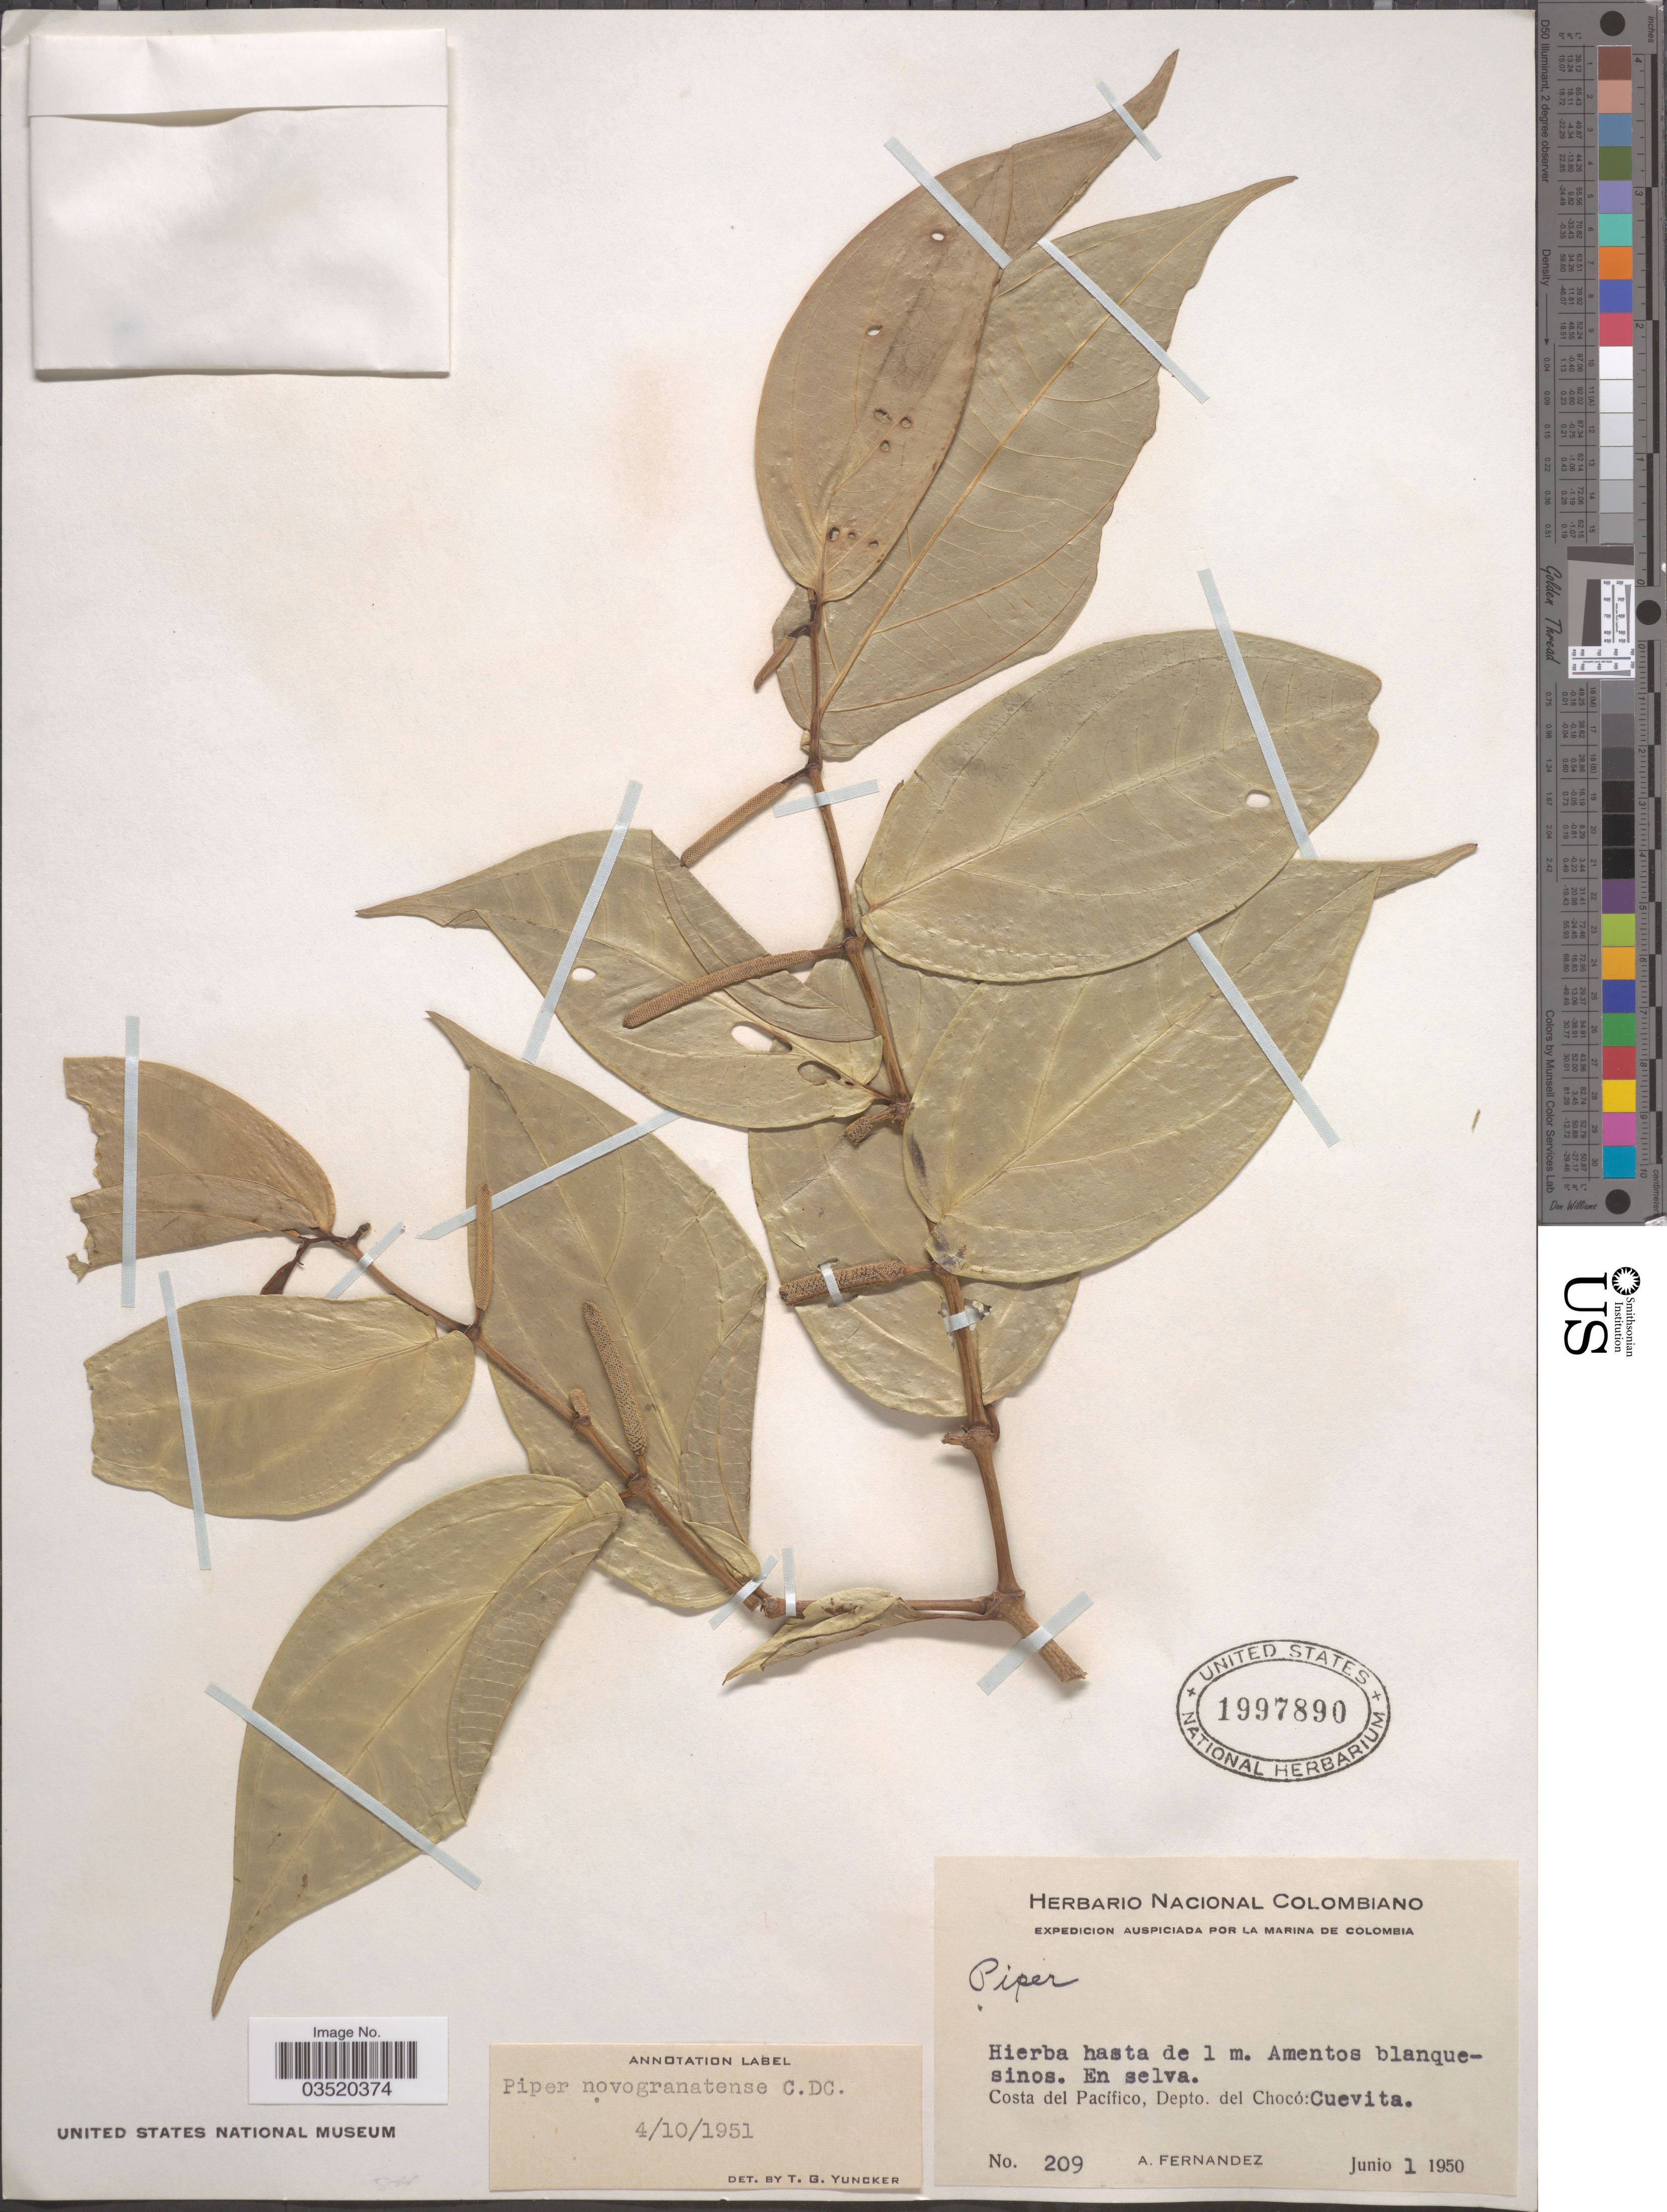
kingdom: Plantae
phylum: Tracheophyta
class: Magnoliopsida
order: Piperales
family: Piperaceae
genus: Piper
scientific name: Piper novo-granatense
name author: C. DC.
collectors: A. Fernandez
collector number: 209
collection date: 1950-06-01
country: Colombia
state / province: Chocó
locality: Costa del Pacífico, Depto. del Chocó:Cuevita.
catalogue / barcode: US 1997890